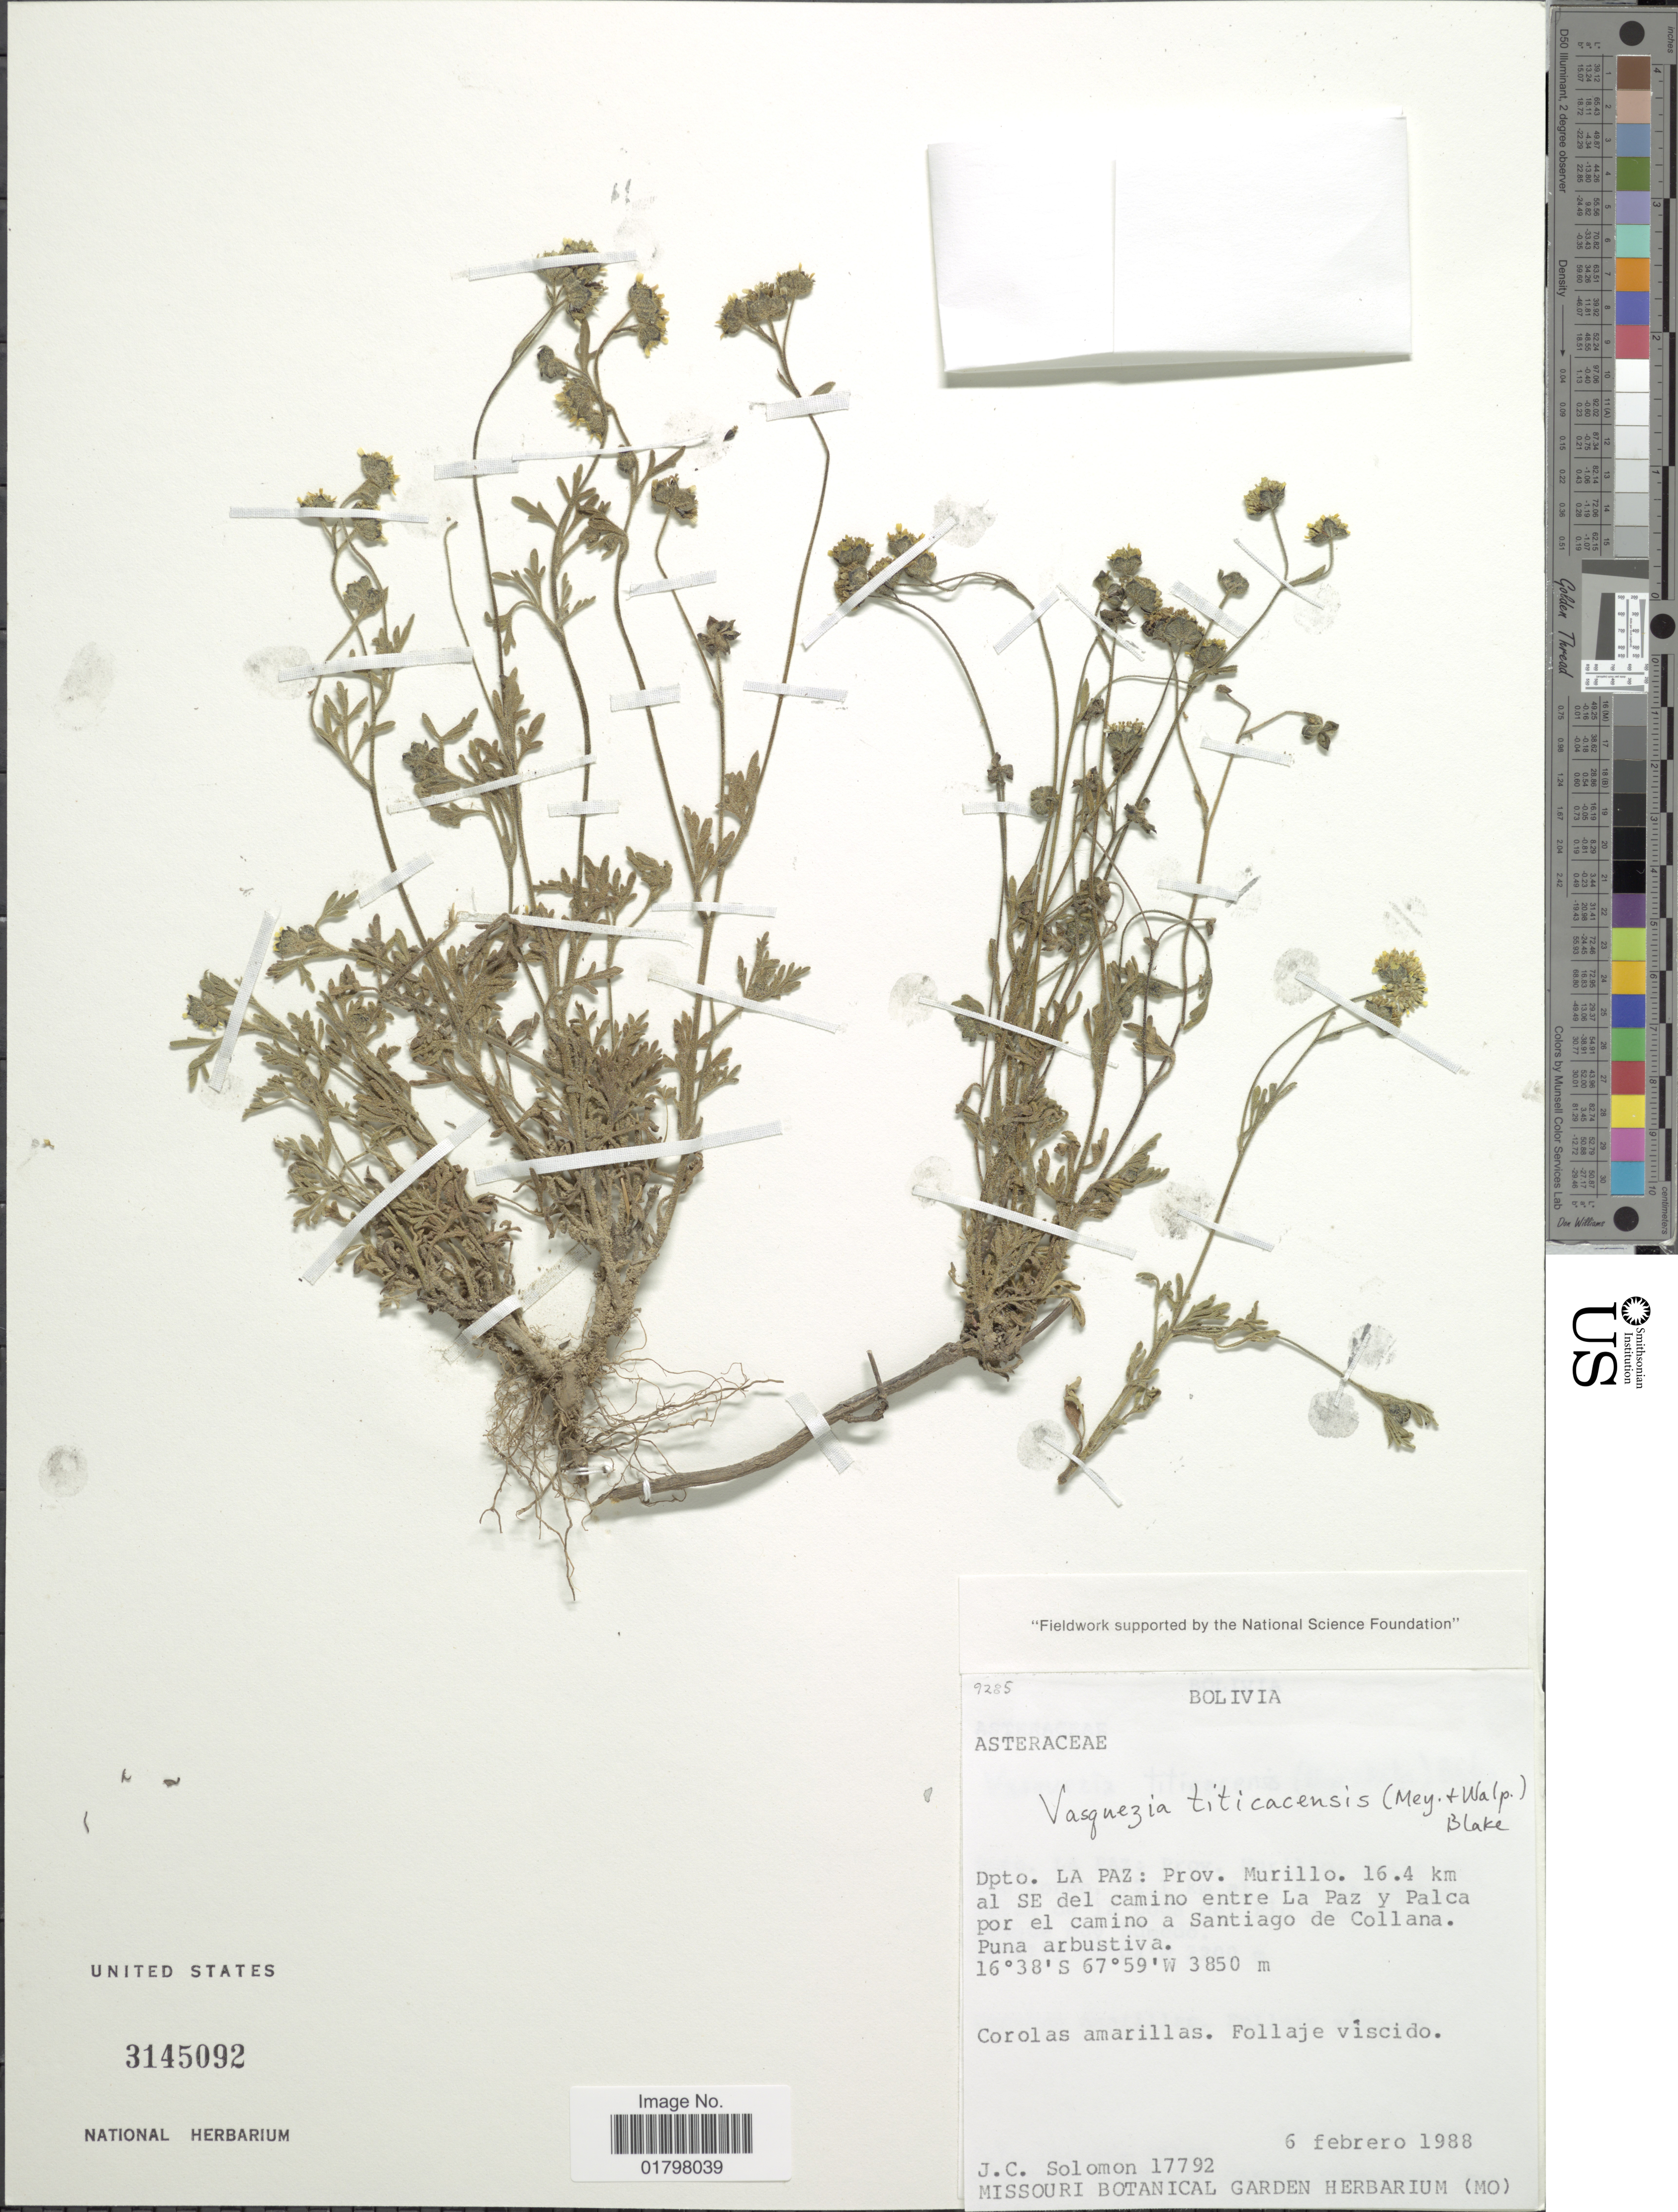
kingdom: Plantae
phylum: Tracheophyta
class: Magnoliopsida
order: Asterales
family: Asteraceae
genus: Vasquesia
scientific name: Vasquesia titicacensis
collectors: J. C. Solomon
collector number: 17792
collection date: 1988-02-06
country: Bolivia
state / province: La Paz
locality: Dpto. La Paz: Prov. Murillo. 16.4 km al SE del camino entre La Paz y Palca por el camino a Santiago de Collana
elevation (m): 3850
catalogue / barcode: US 3145092